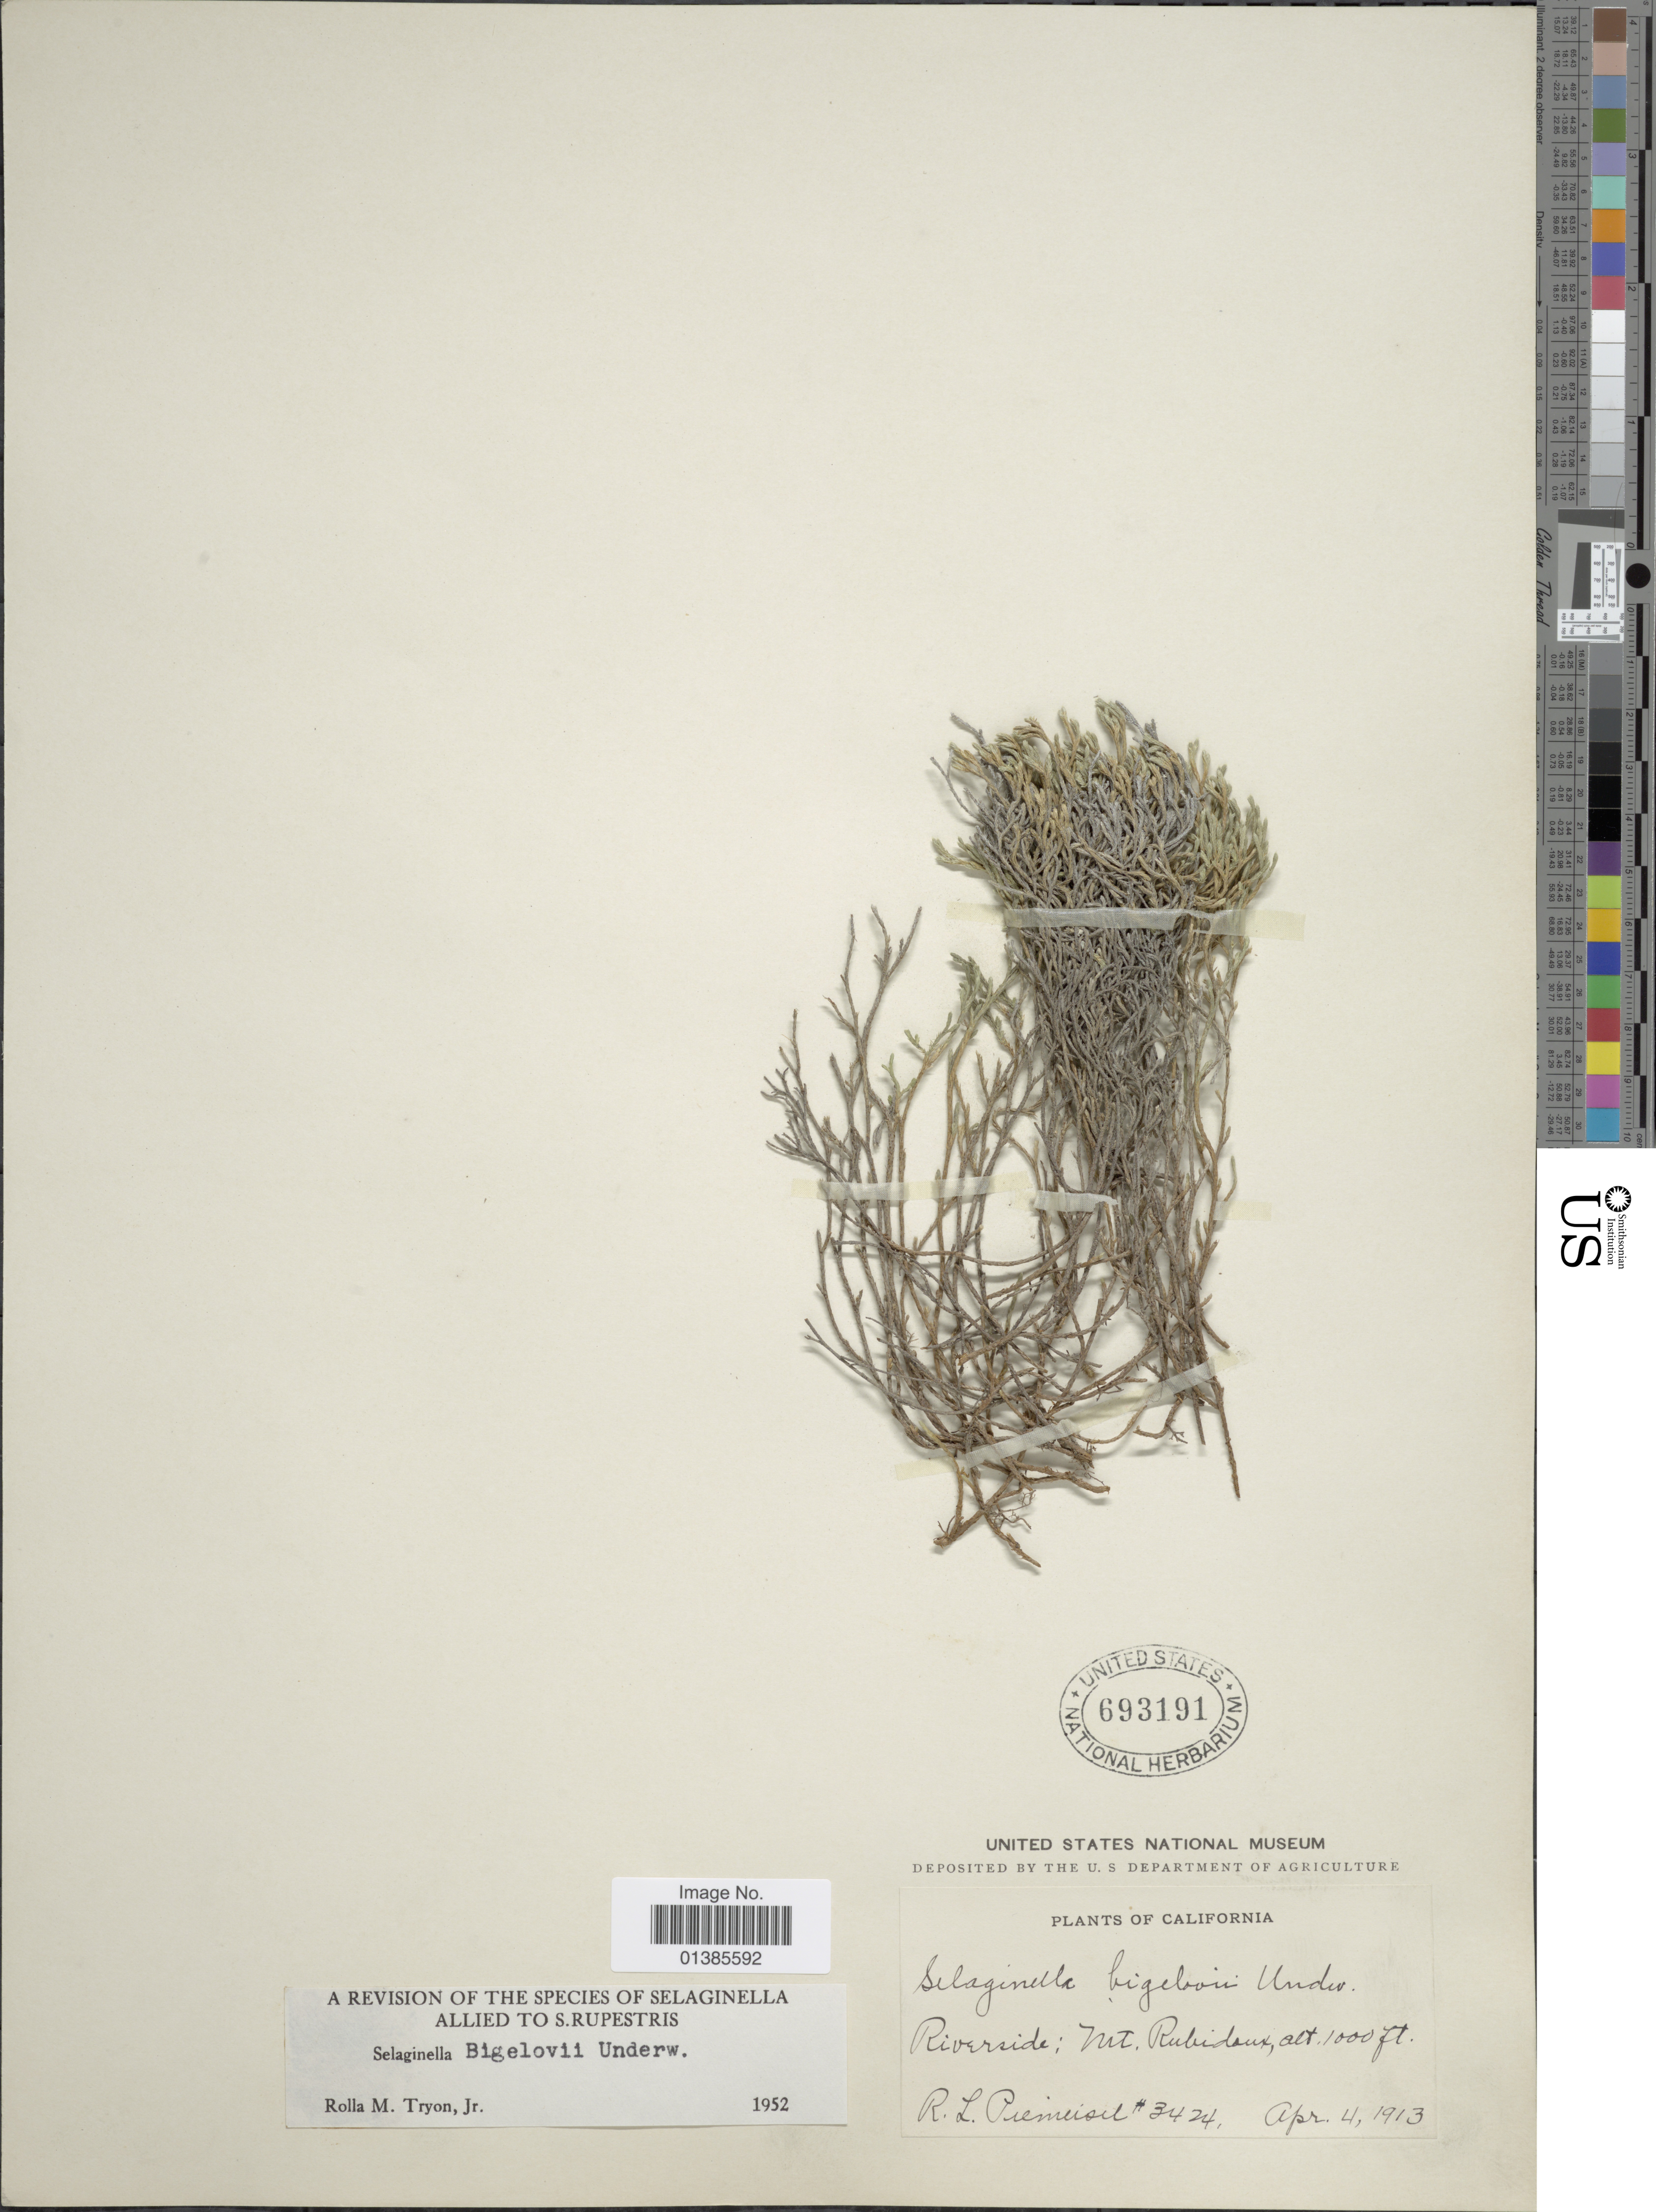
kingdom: Plantae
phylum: Tracheophyta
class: Lycopodiopsida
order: Selaginellales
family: Selaginellaceae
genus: Selaginella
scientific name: Selaginella bigelovii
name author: Underw.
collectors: R. L. Piemeisel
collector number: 3424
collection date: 1913-04-04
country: United States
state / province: California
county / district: Riverside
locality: Riverside: Mt. Rubidoux.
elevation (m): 305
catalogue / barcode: US 693191